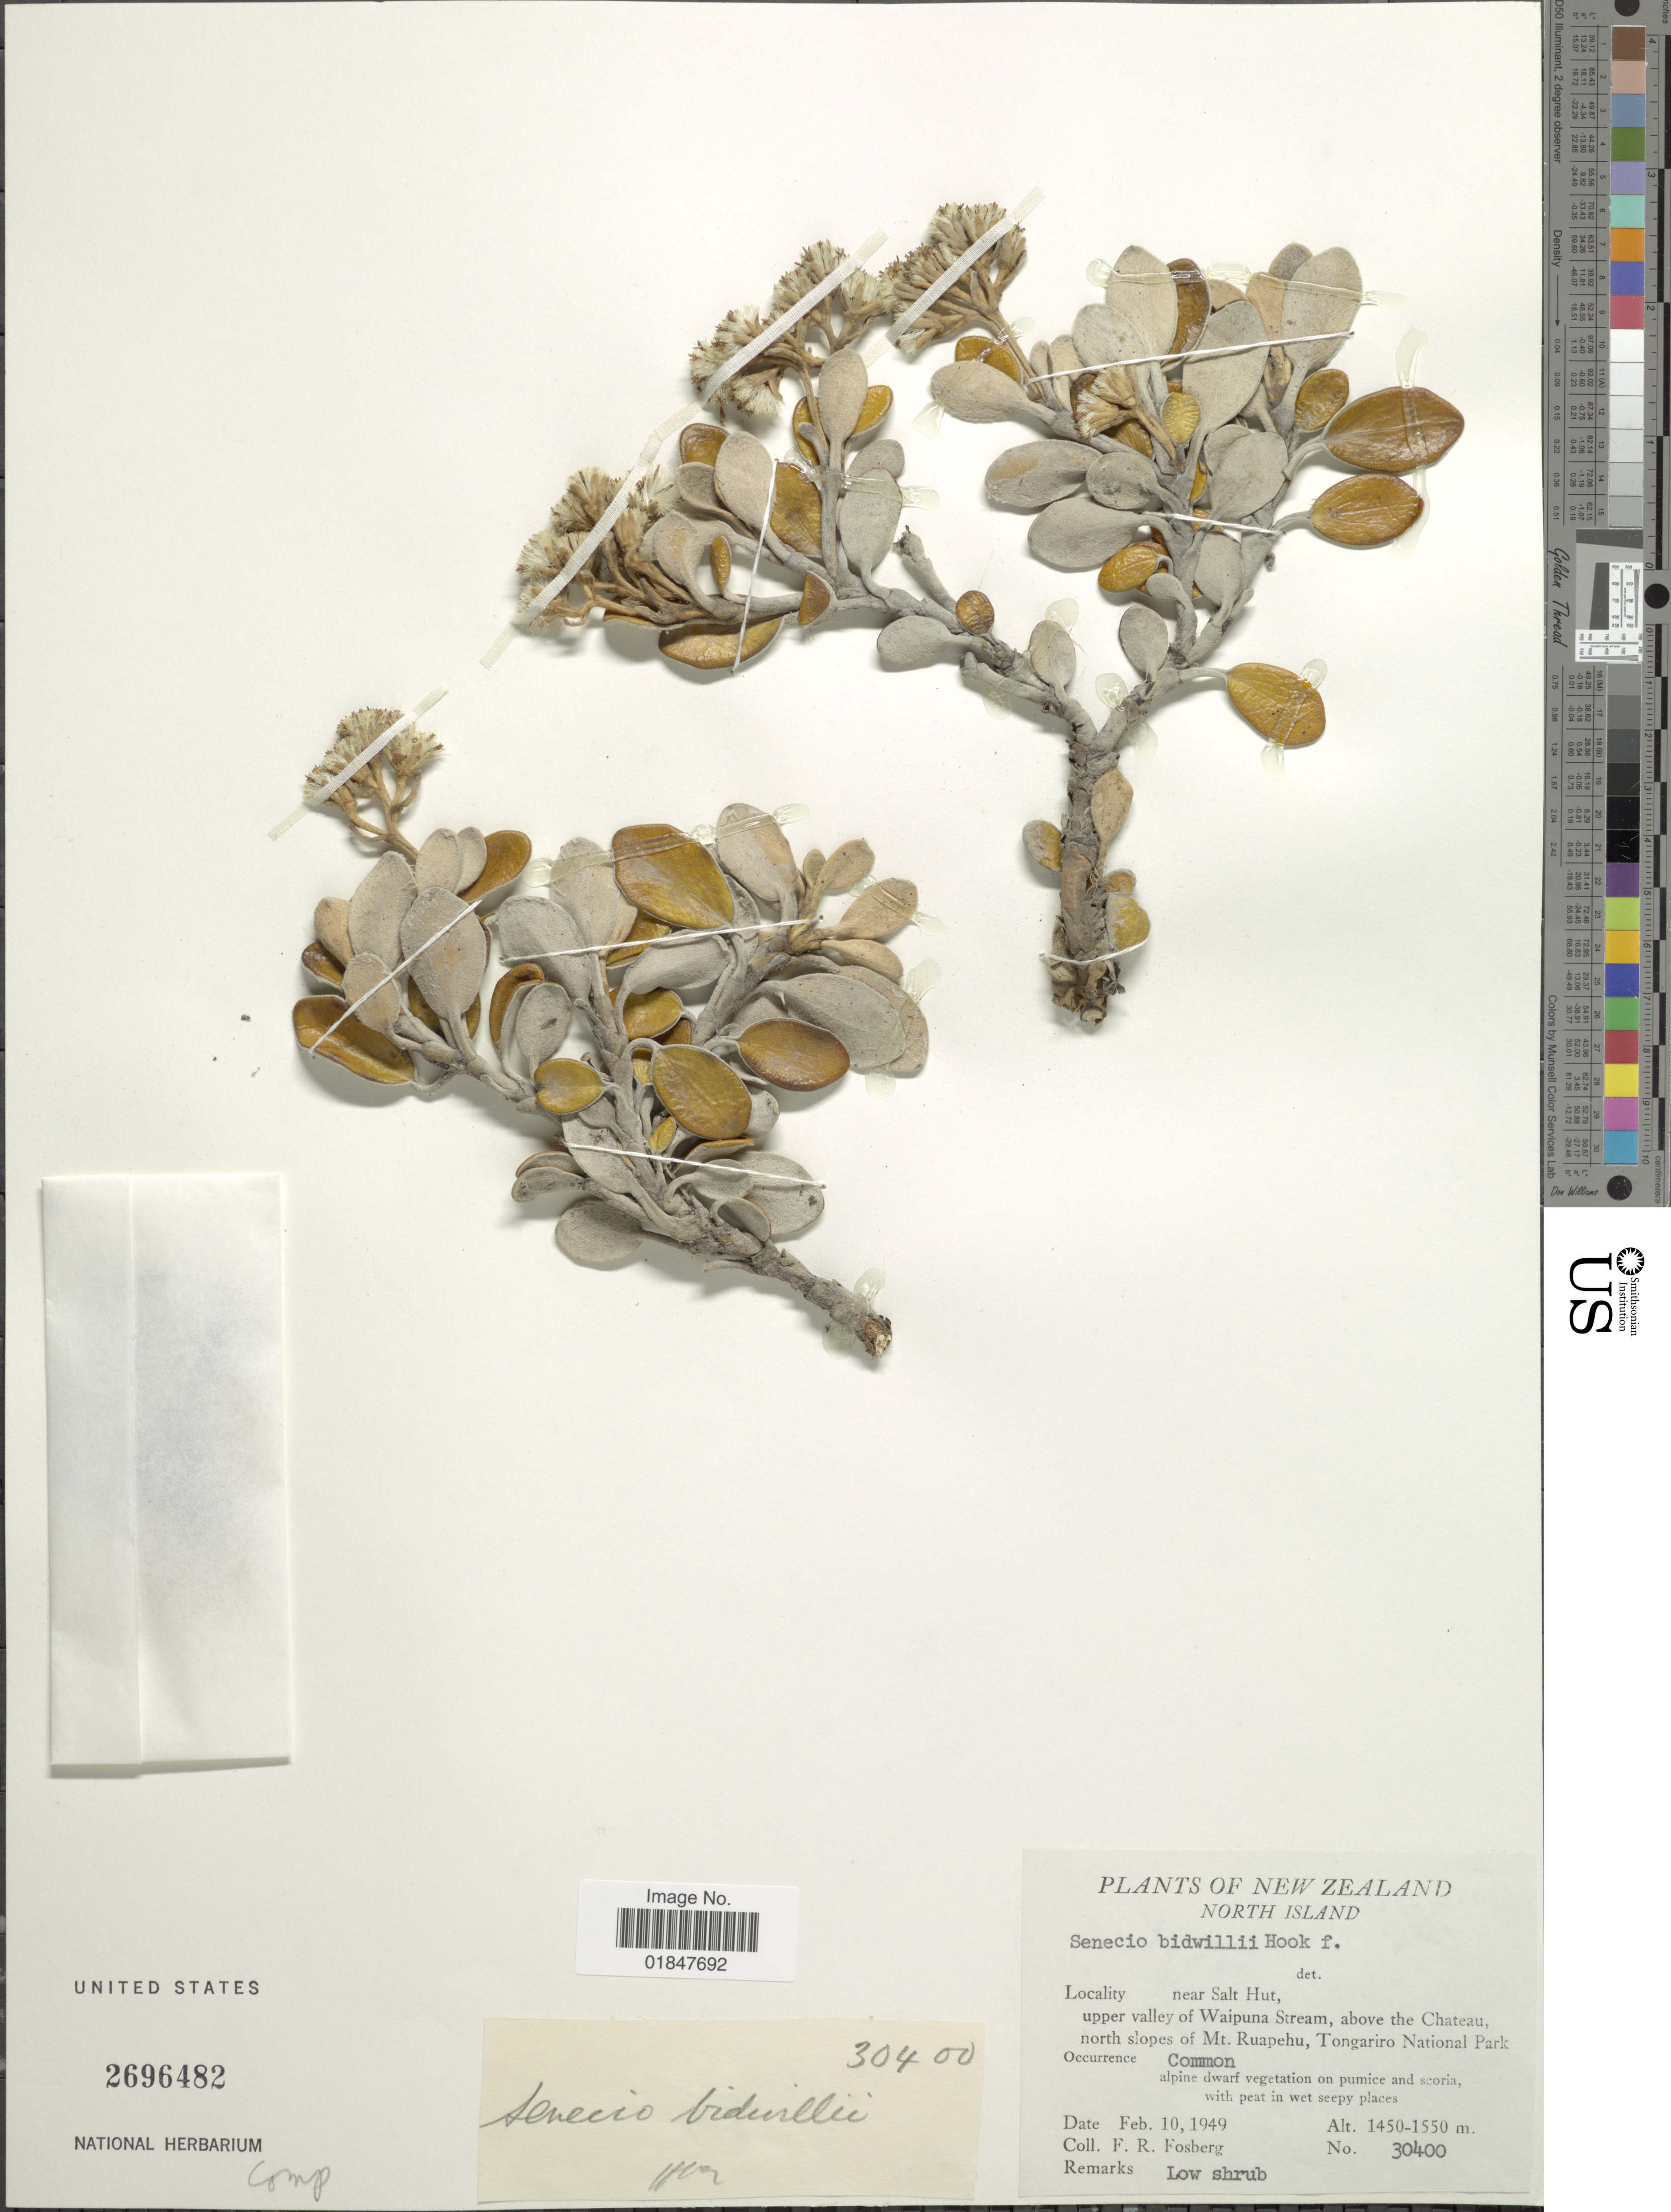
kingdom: Plantae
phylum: Tracheophyta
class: Magnoliopsida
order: Asterales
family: Asteraceae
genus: Brachyglottis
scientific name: Brachyglottis bidwillii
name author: (Hook. f.) B. Nord.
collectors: F. R. Fosberg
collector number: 30400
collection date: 1949-02-10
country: New Zealand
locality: North Island, Near Salt Hut, upper valley of Waipuna Stream, above the Chateau, north slopes of Mt. Ruapehu, Tongariro National Park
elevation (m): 1450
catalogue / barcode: US 2696482